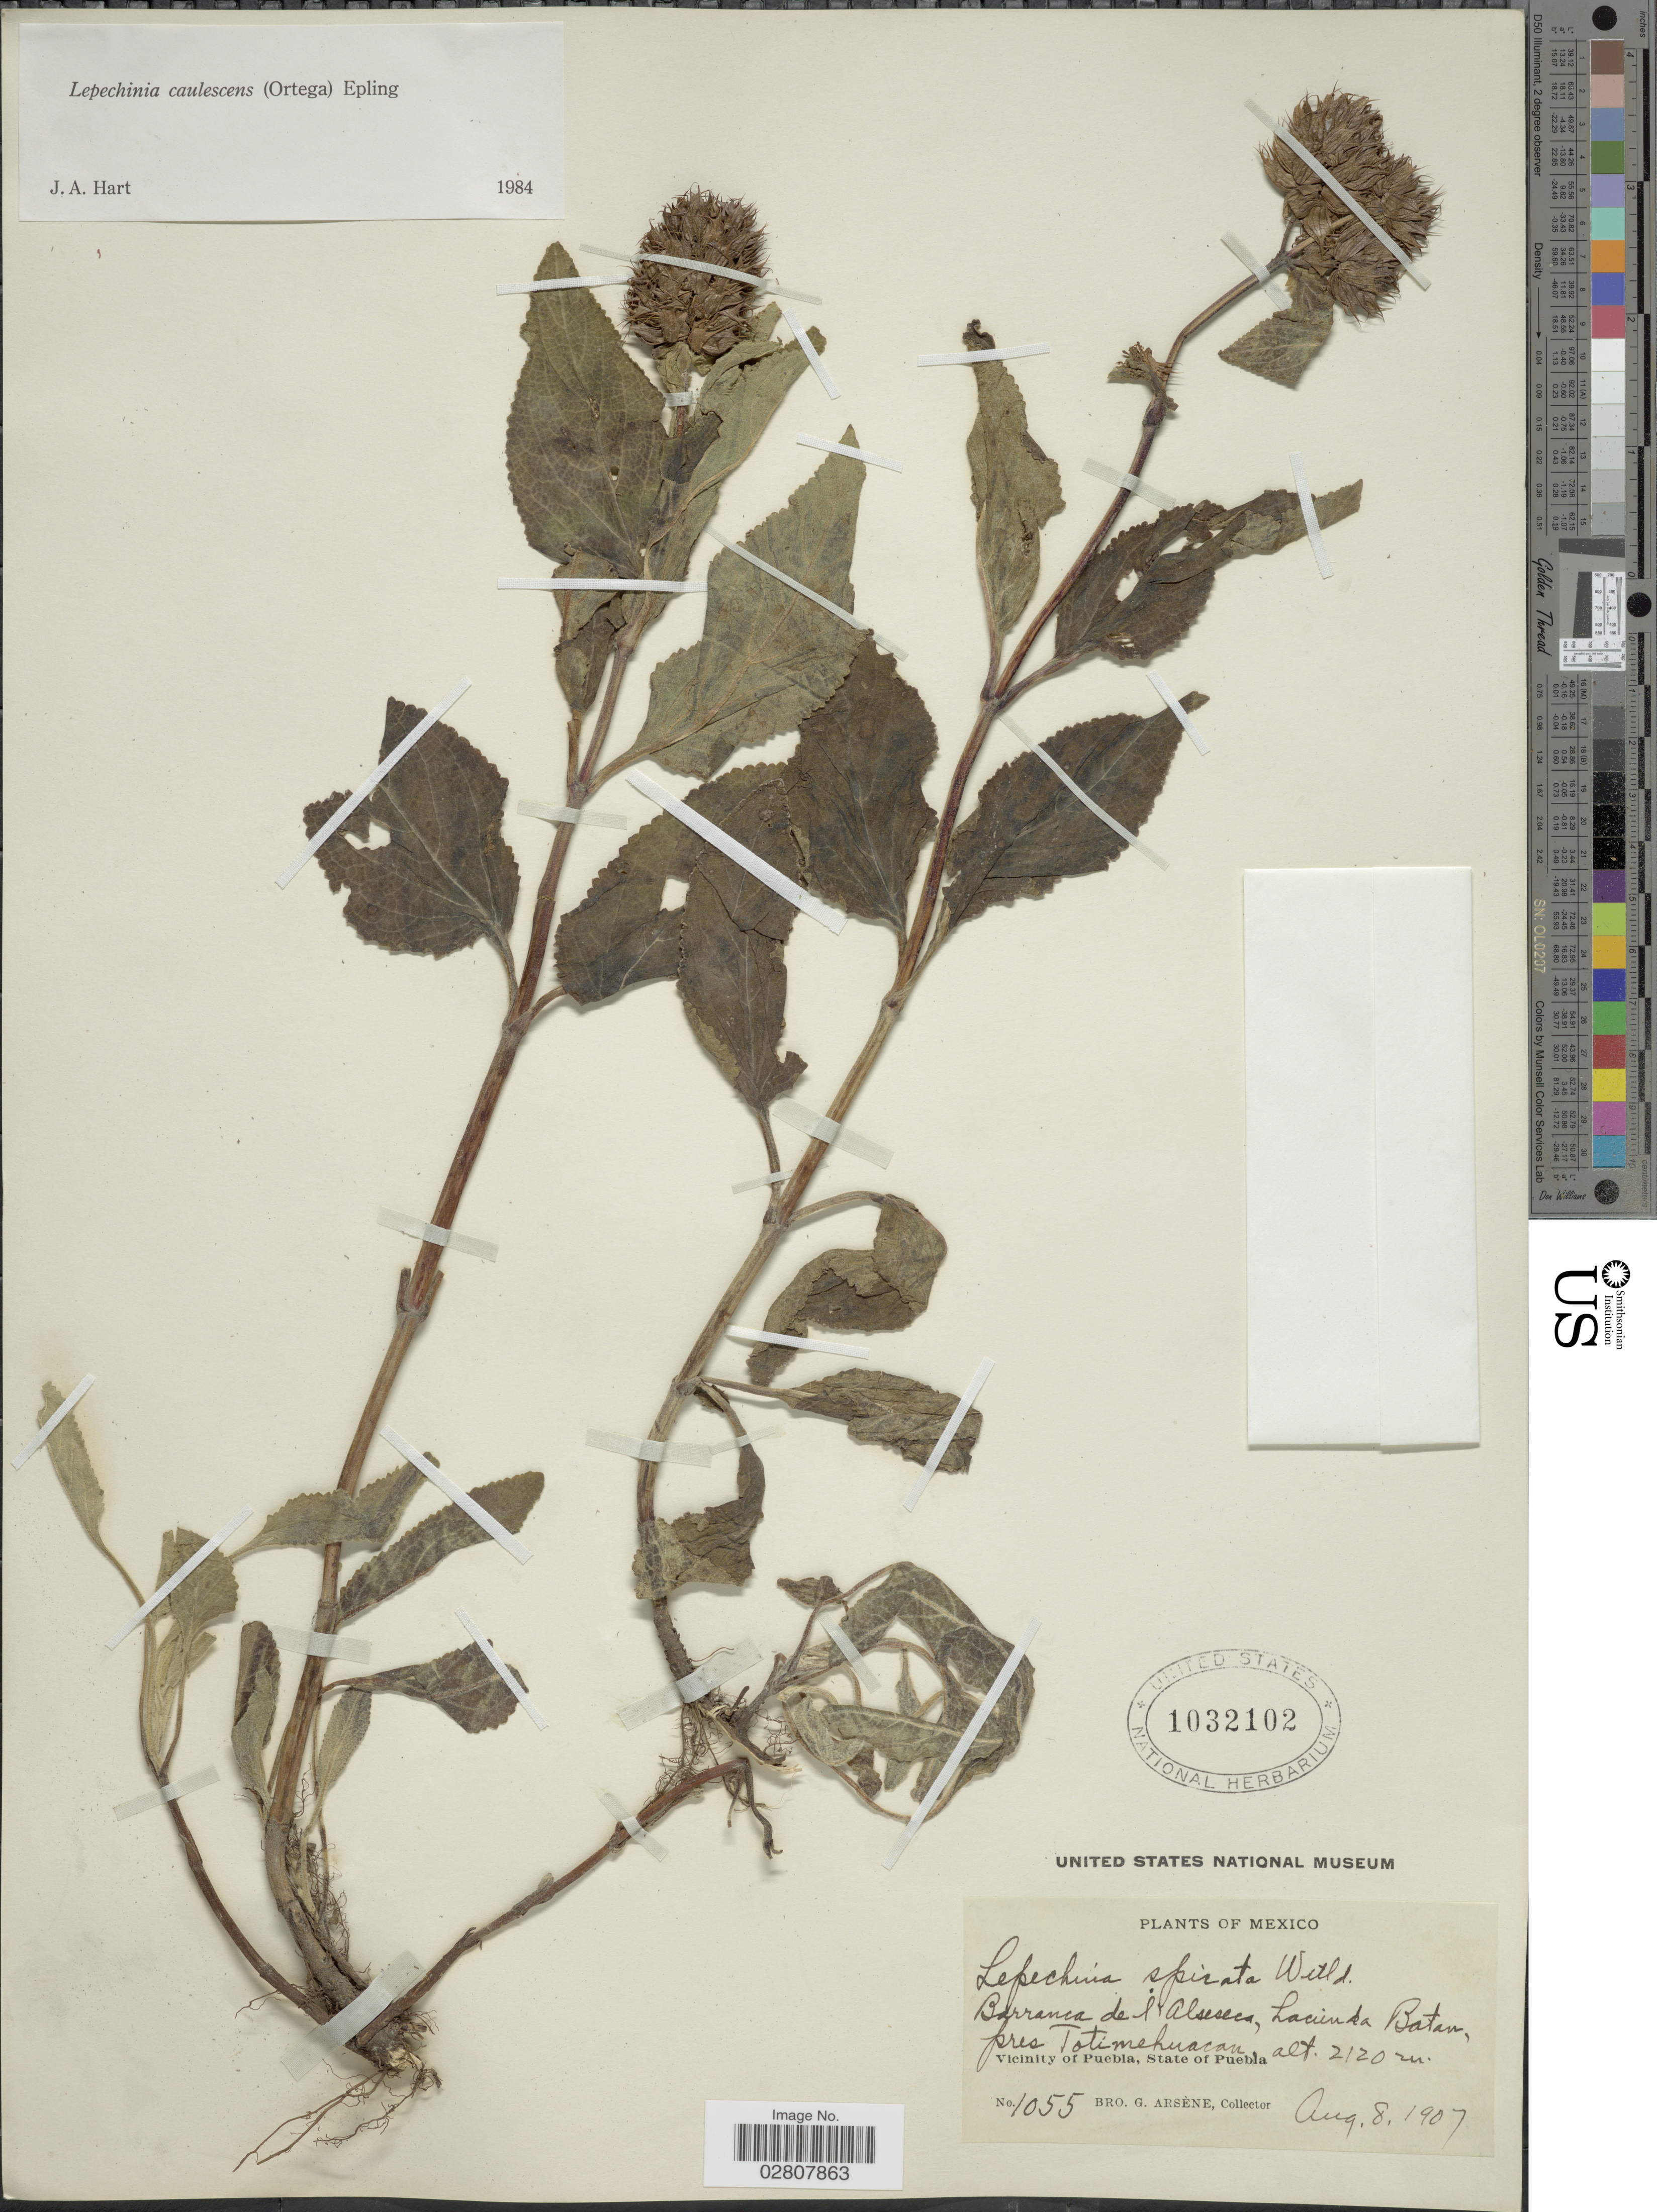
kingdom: Plantae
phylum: Tracheophyta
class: Magnoliopsida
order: Lamiales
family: Lamiaceae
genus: Lepechinia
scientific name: Lepechinia caulescens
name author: (Ortega) Epling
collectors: Bro. G. Arsène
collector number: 1055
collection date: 1907-08-08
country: Mexico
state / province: Puebla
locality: Barranca de l'Alseseca, hacienda Batan, pres Totimehuacau. Vicinity of Puebla.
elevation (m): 2120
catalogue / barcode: US 1032102